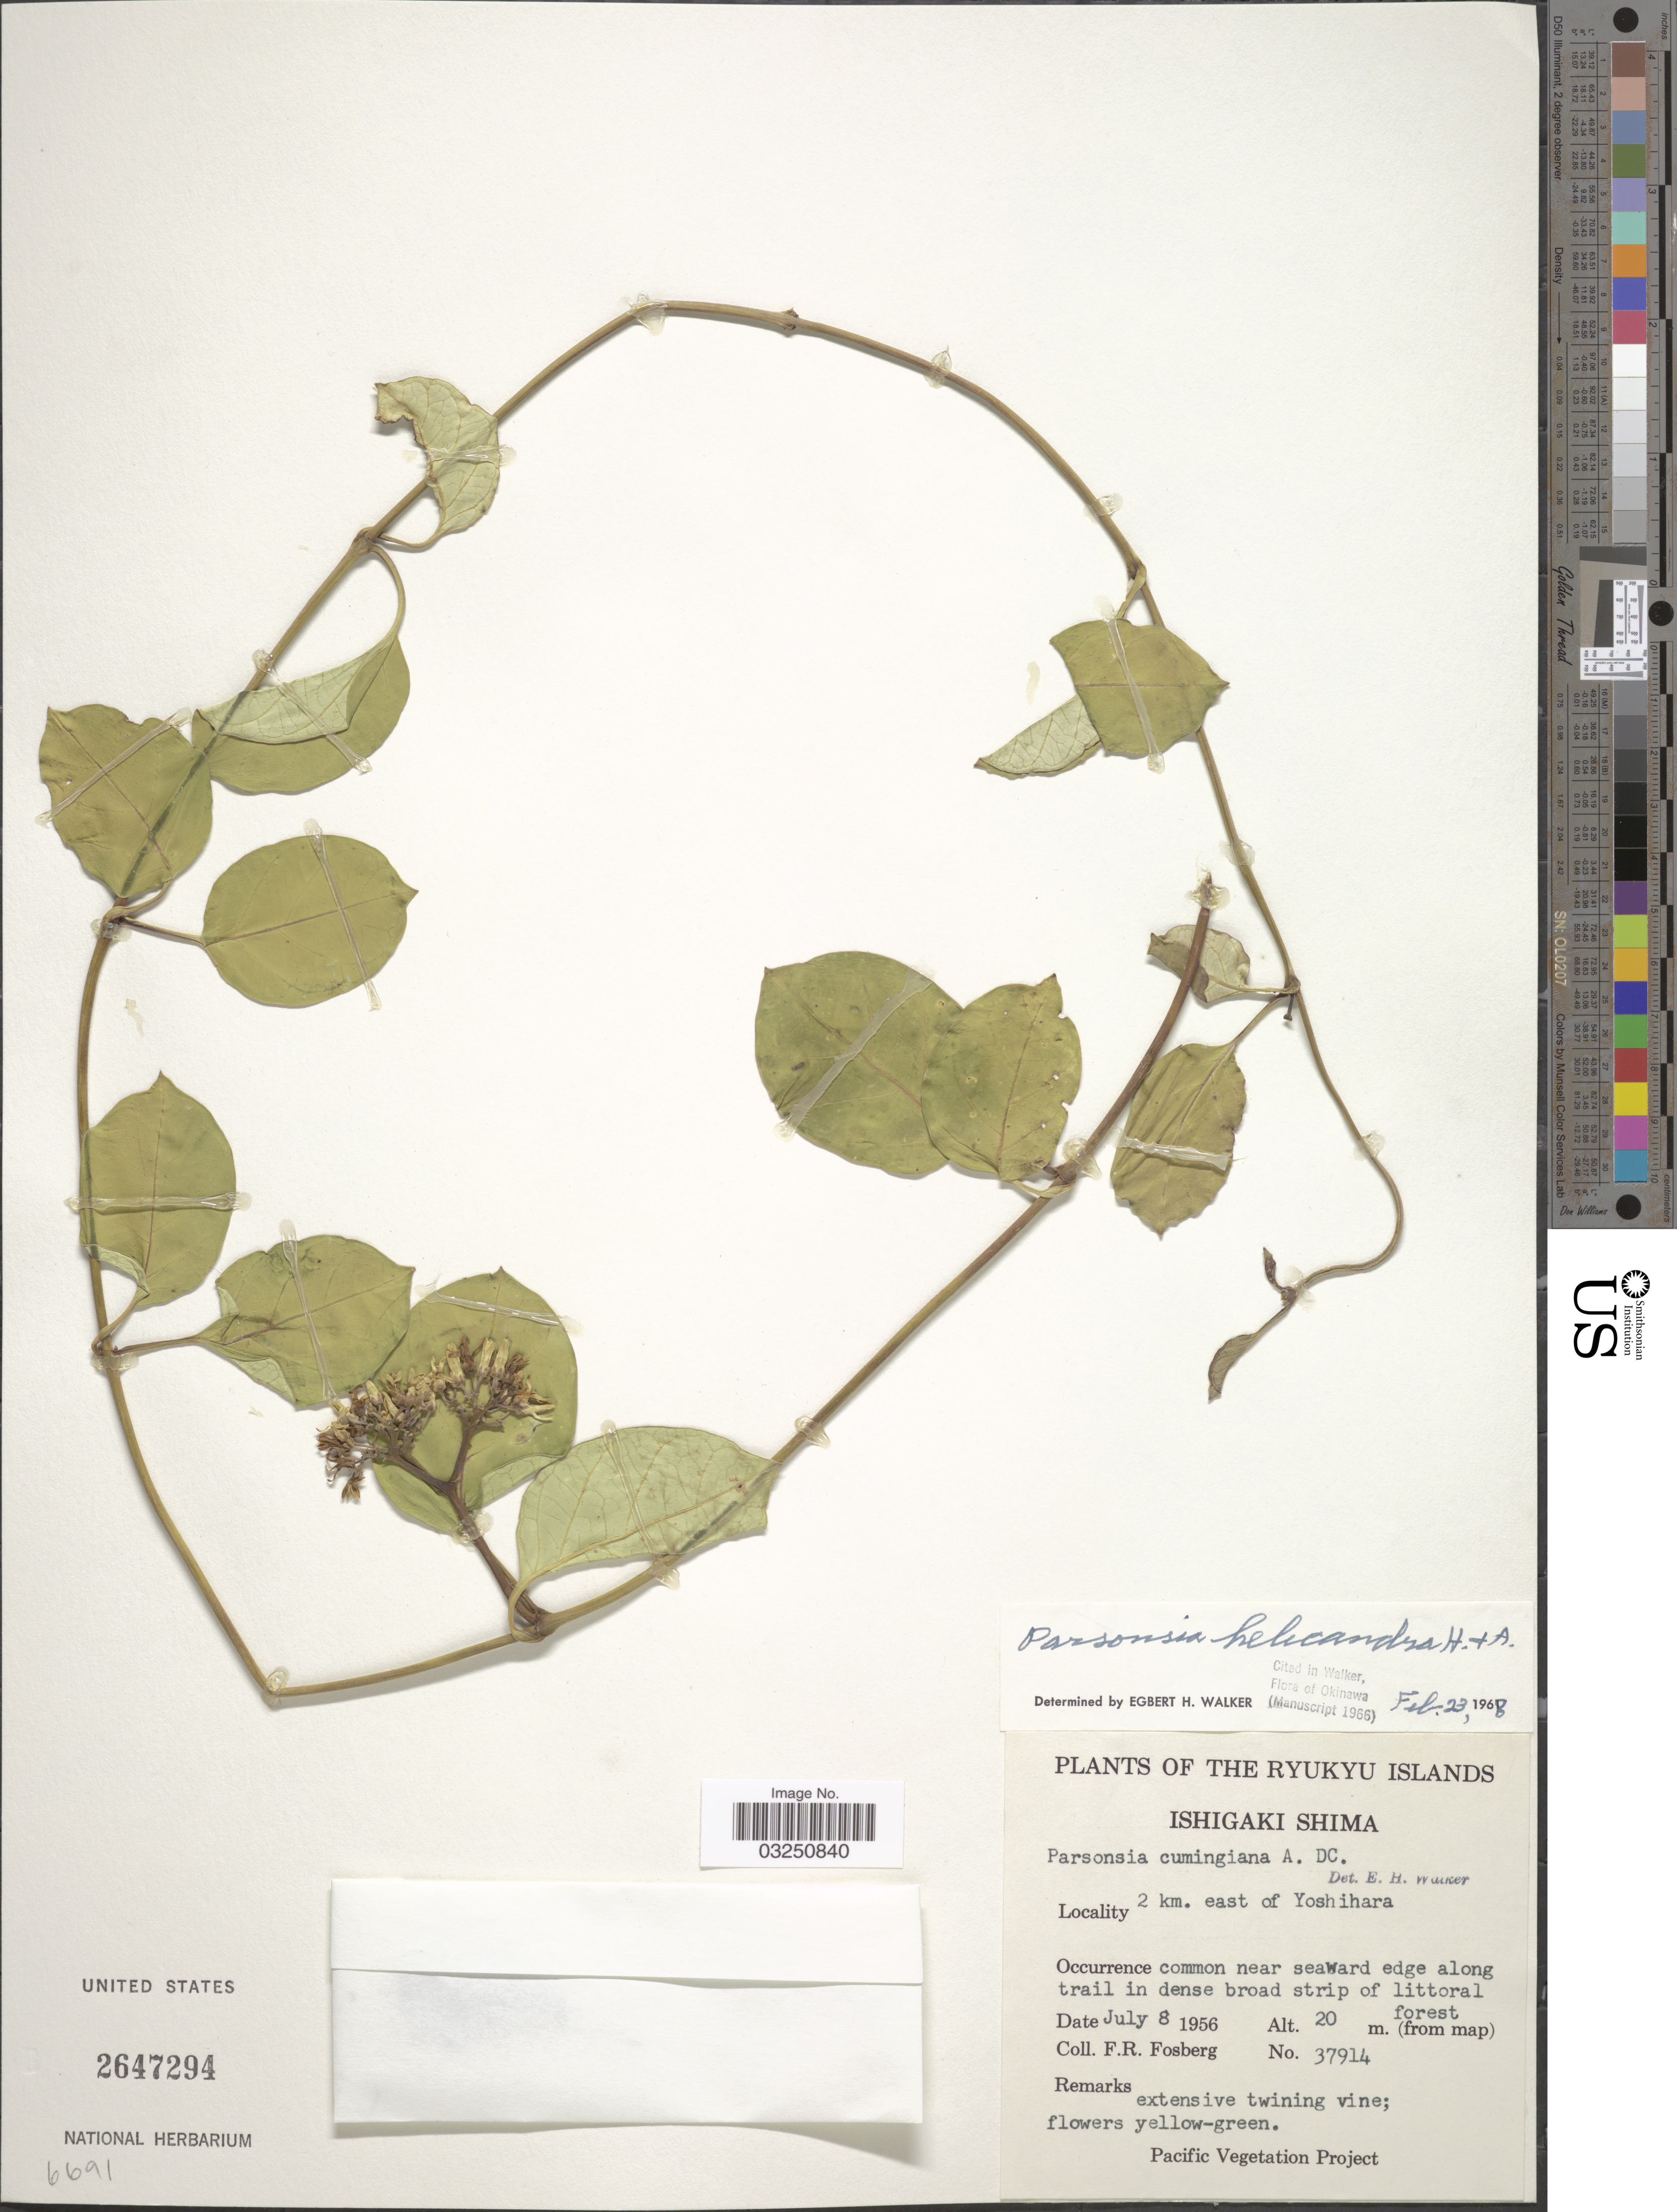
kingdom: Plantae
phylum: Tracheophyta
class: Magnoliopsida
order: Gentianales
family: Apocynaceae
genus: Parsonsia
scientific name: Parsonsia alboflavescens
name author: (Dennst.) Mabberley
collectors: F. R. Fosberg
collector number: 37914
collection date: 1956-07-08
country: Japan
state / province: Okinawa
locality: The Ryukyu Islands. Ishigaki Shima. 2 km. east of Yoshihara.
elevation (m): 20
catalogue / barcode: US 2647294